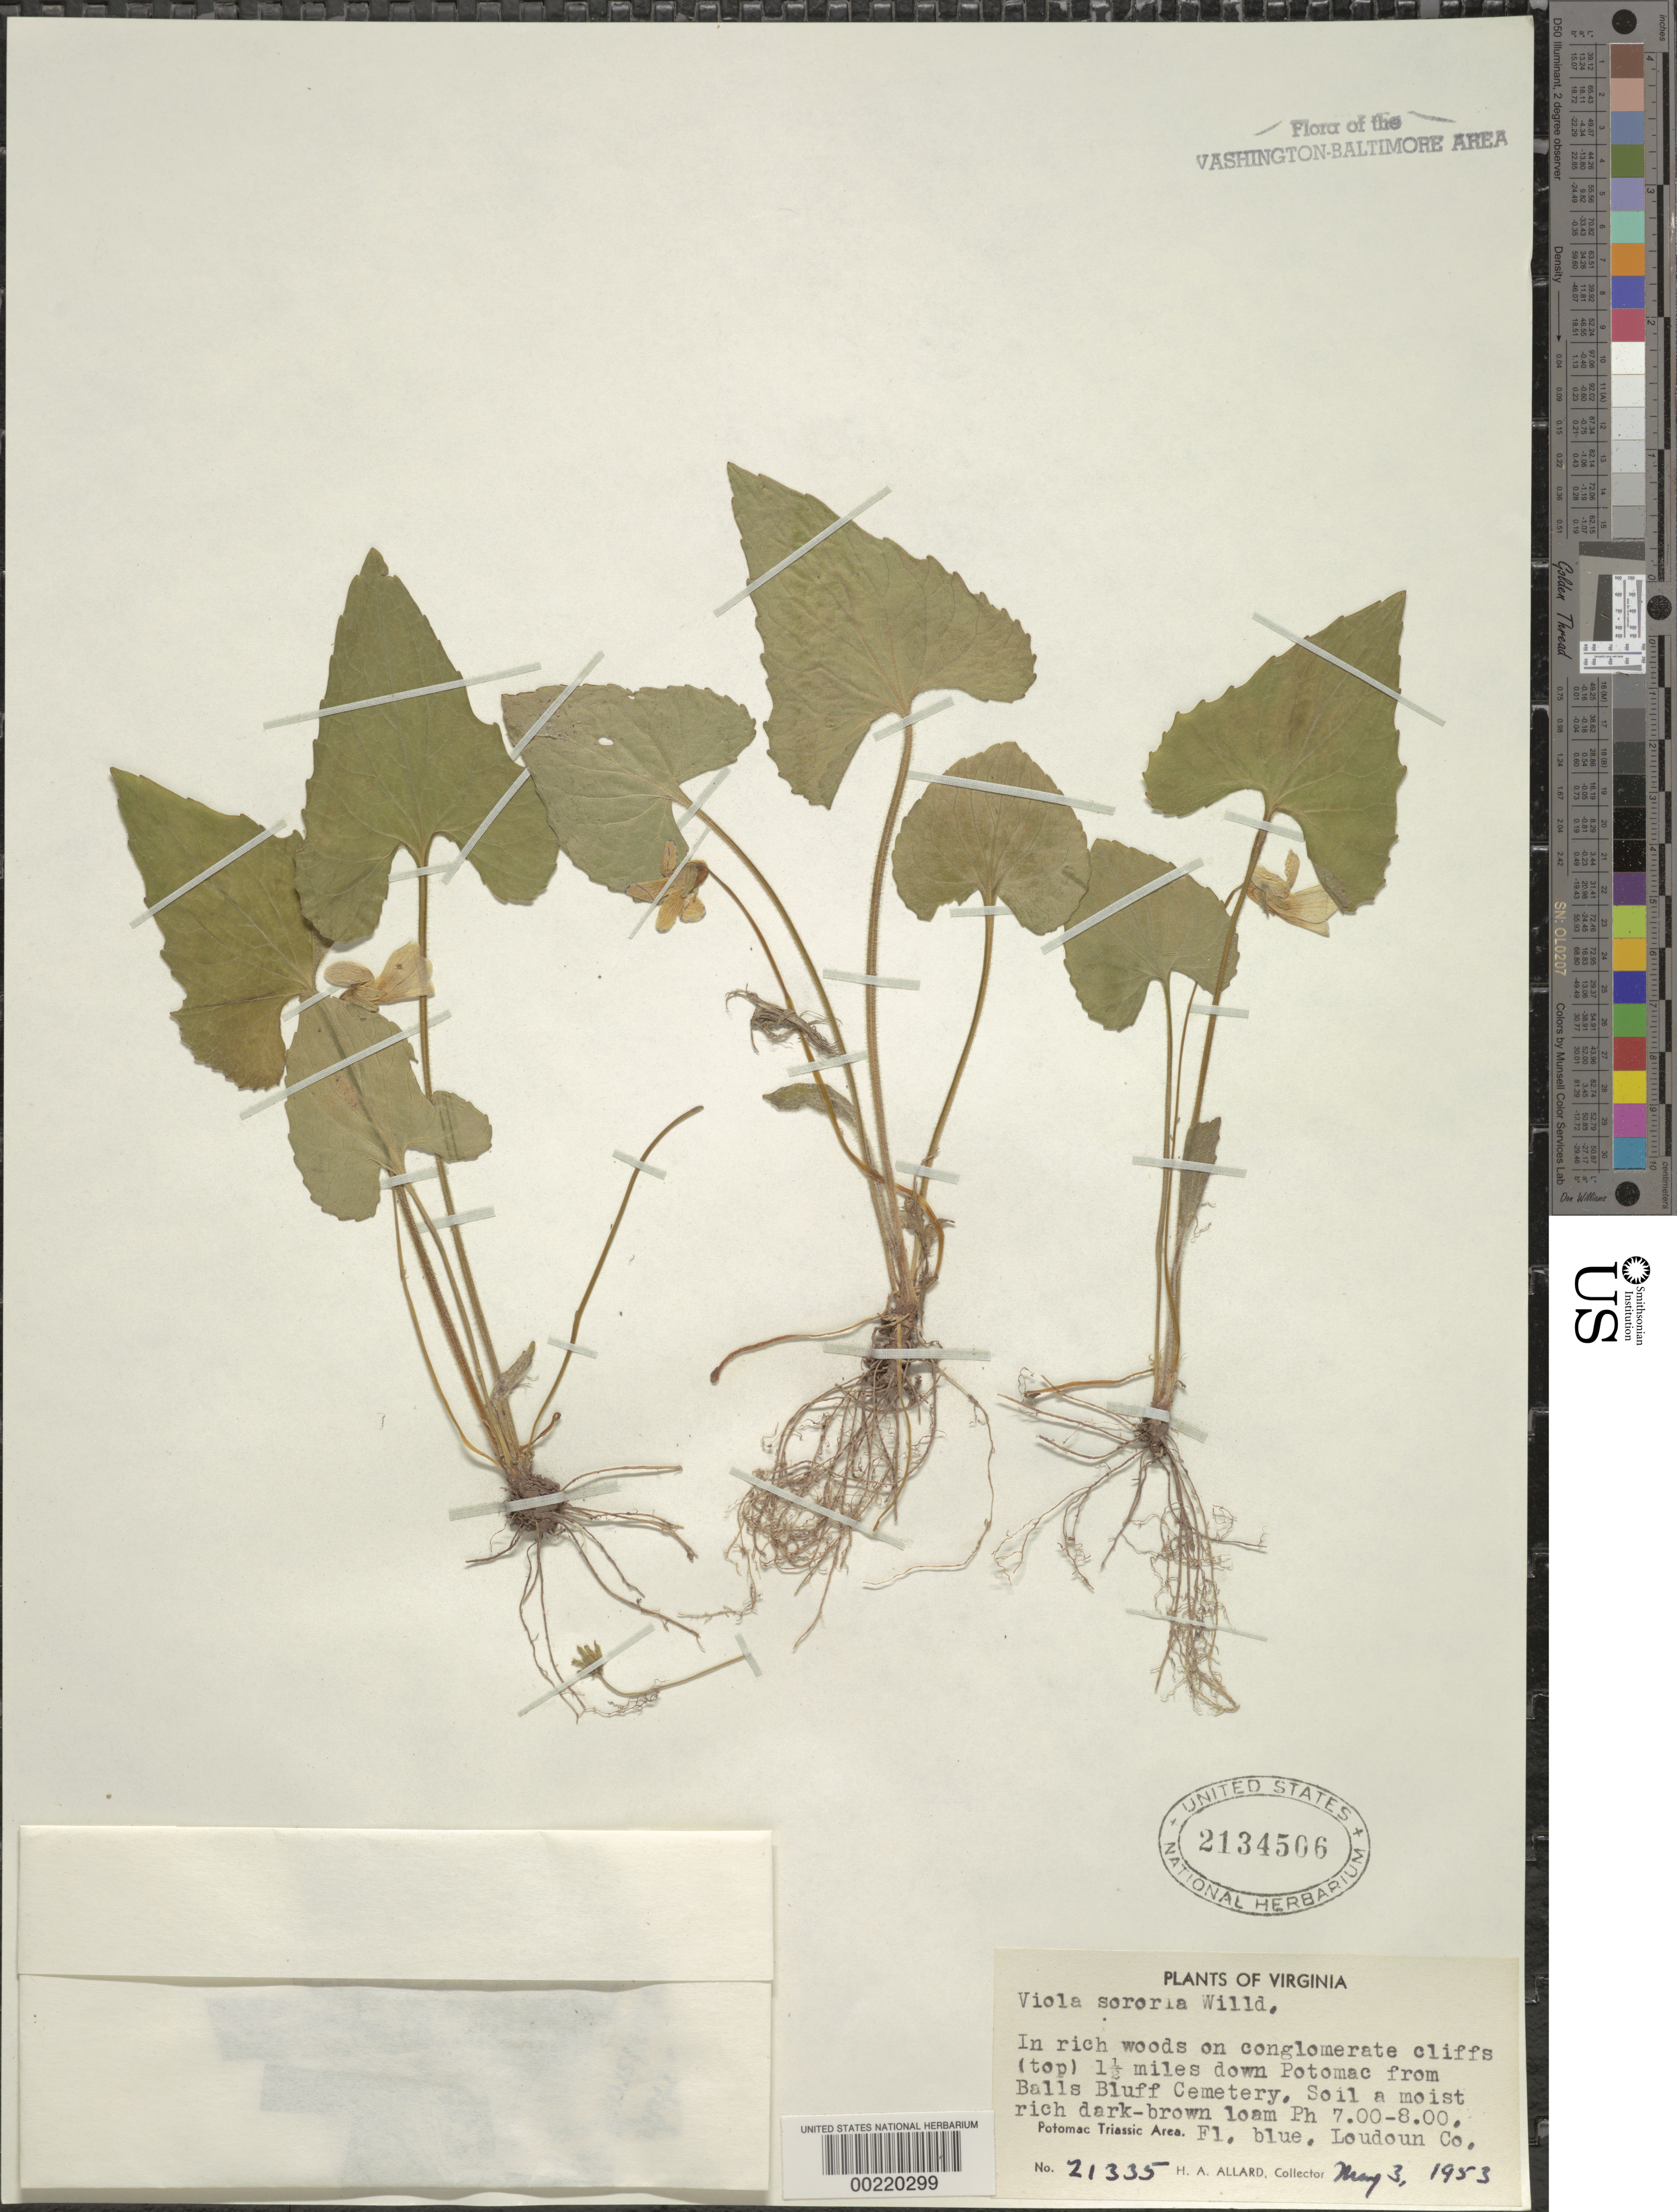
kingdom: Plantae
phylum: Tracheophyta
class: Magnoliopsida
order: Malpighiales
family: Violaceae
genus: Viola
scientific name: Viola sororia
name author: Willd.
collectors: H. A. Allard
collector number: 21335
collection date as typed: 03 May 1953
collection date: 1953-05-03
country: United States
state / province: Virginia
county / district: Loudoun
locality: Downstream from Balls Bluff Cemetery on the Potomac River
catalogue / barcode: US 2134506